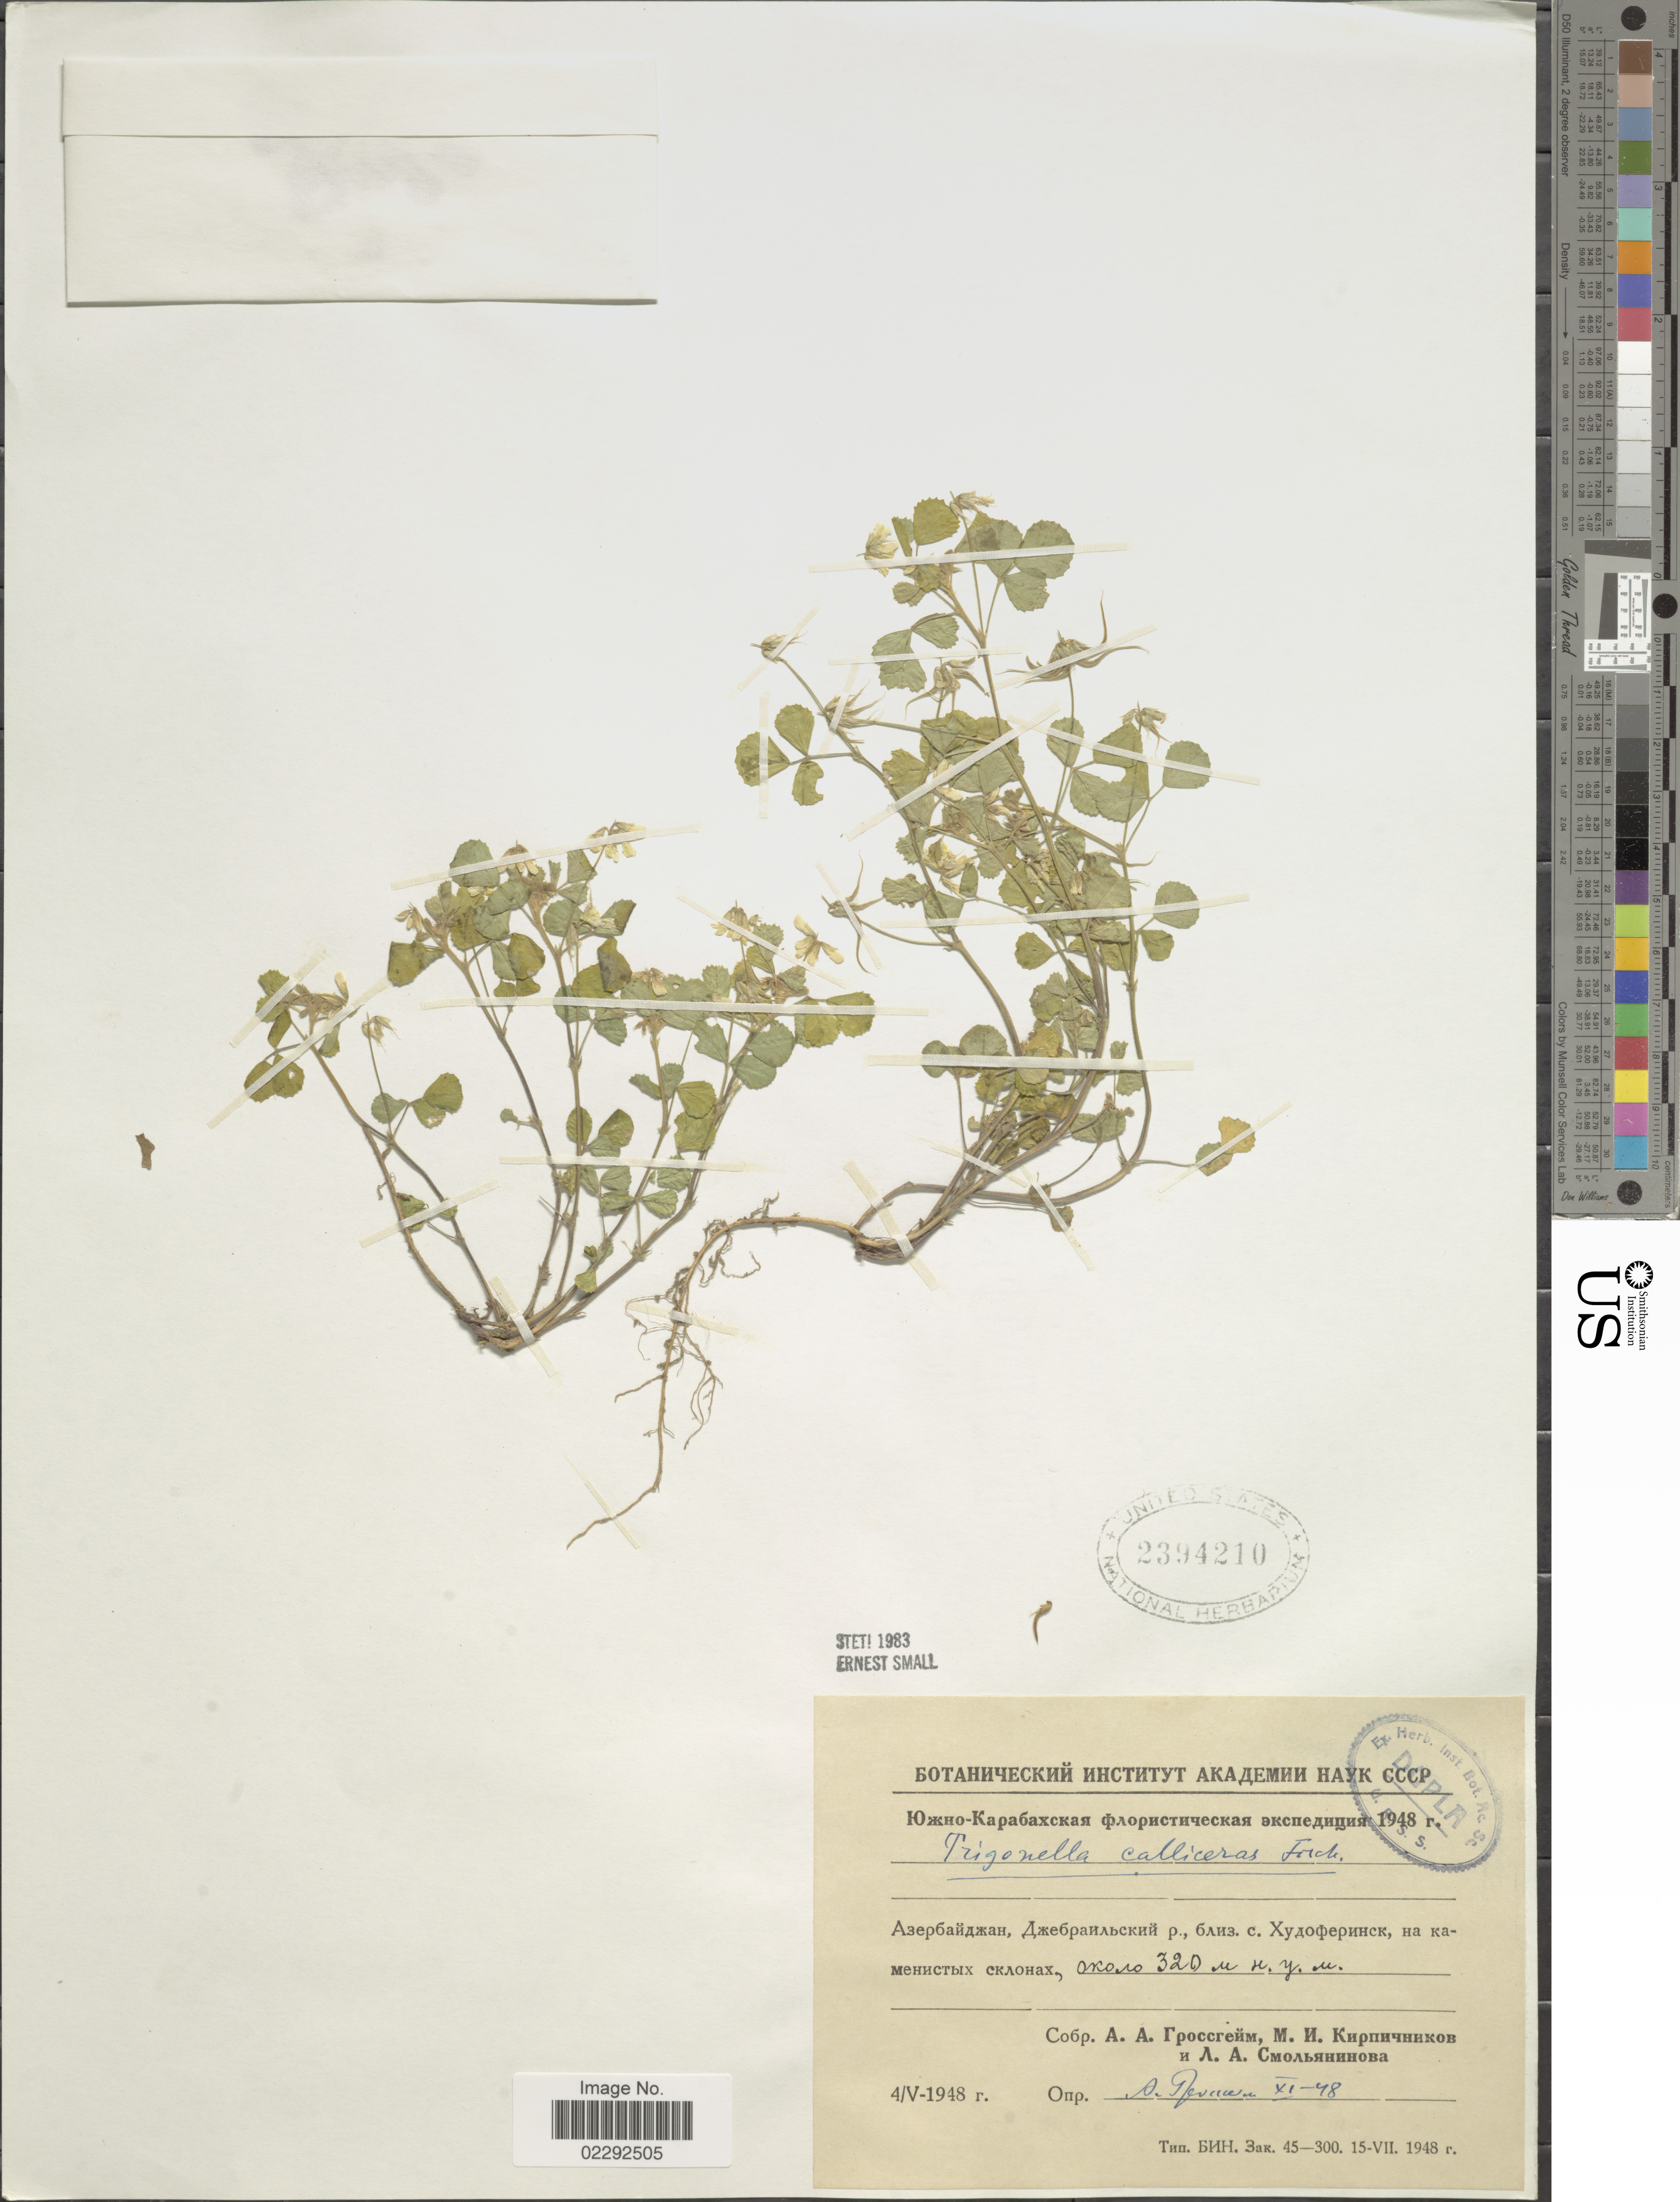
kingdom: Plantae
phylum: Tracheophyta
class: Magnoliopsida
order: Fabales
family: Fabaceae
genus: Trigonella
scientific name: Trigonella calliceras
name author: Fisch.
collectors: A. Grossgame, M. Kirpicznikov & L. Smoljaninova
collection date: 1948-05-04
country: Azerbaijan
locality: Near Khudoferinsk village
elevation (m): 320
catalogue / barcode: US 2394210